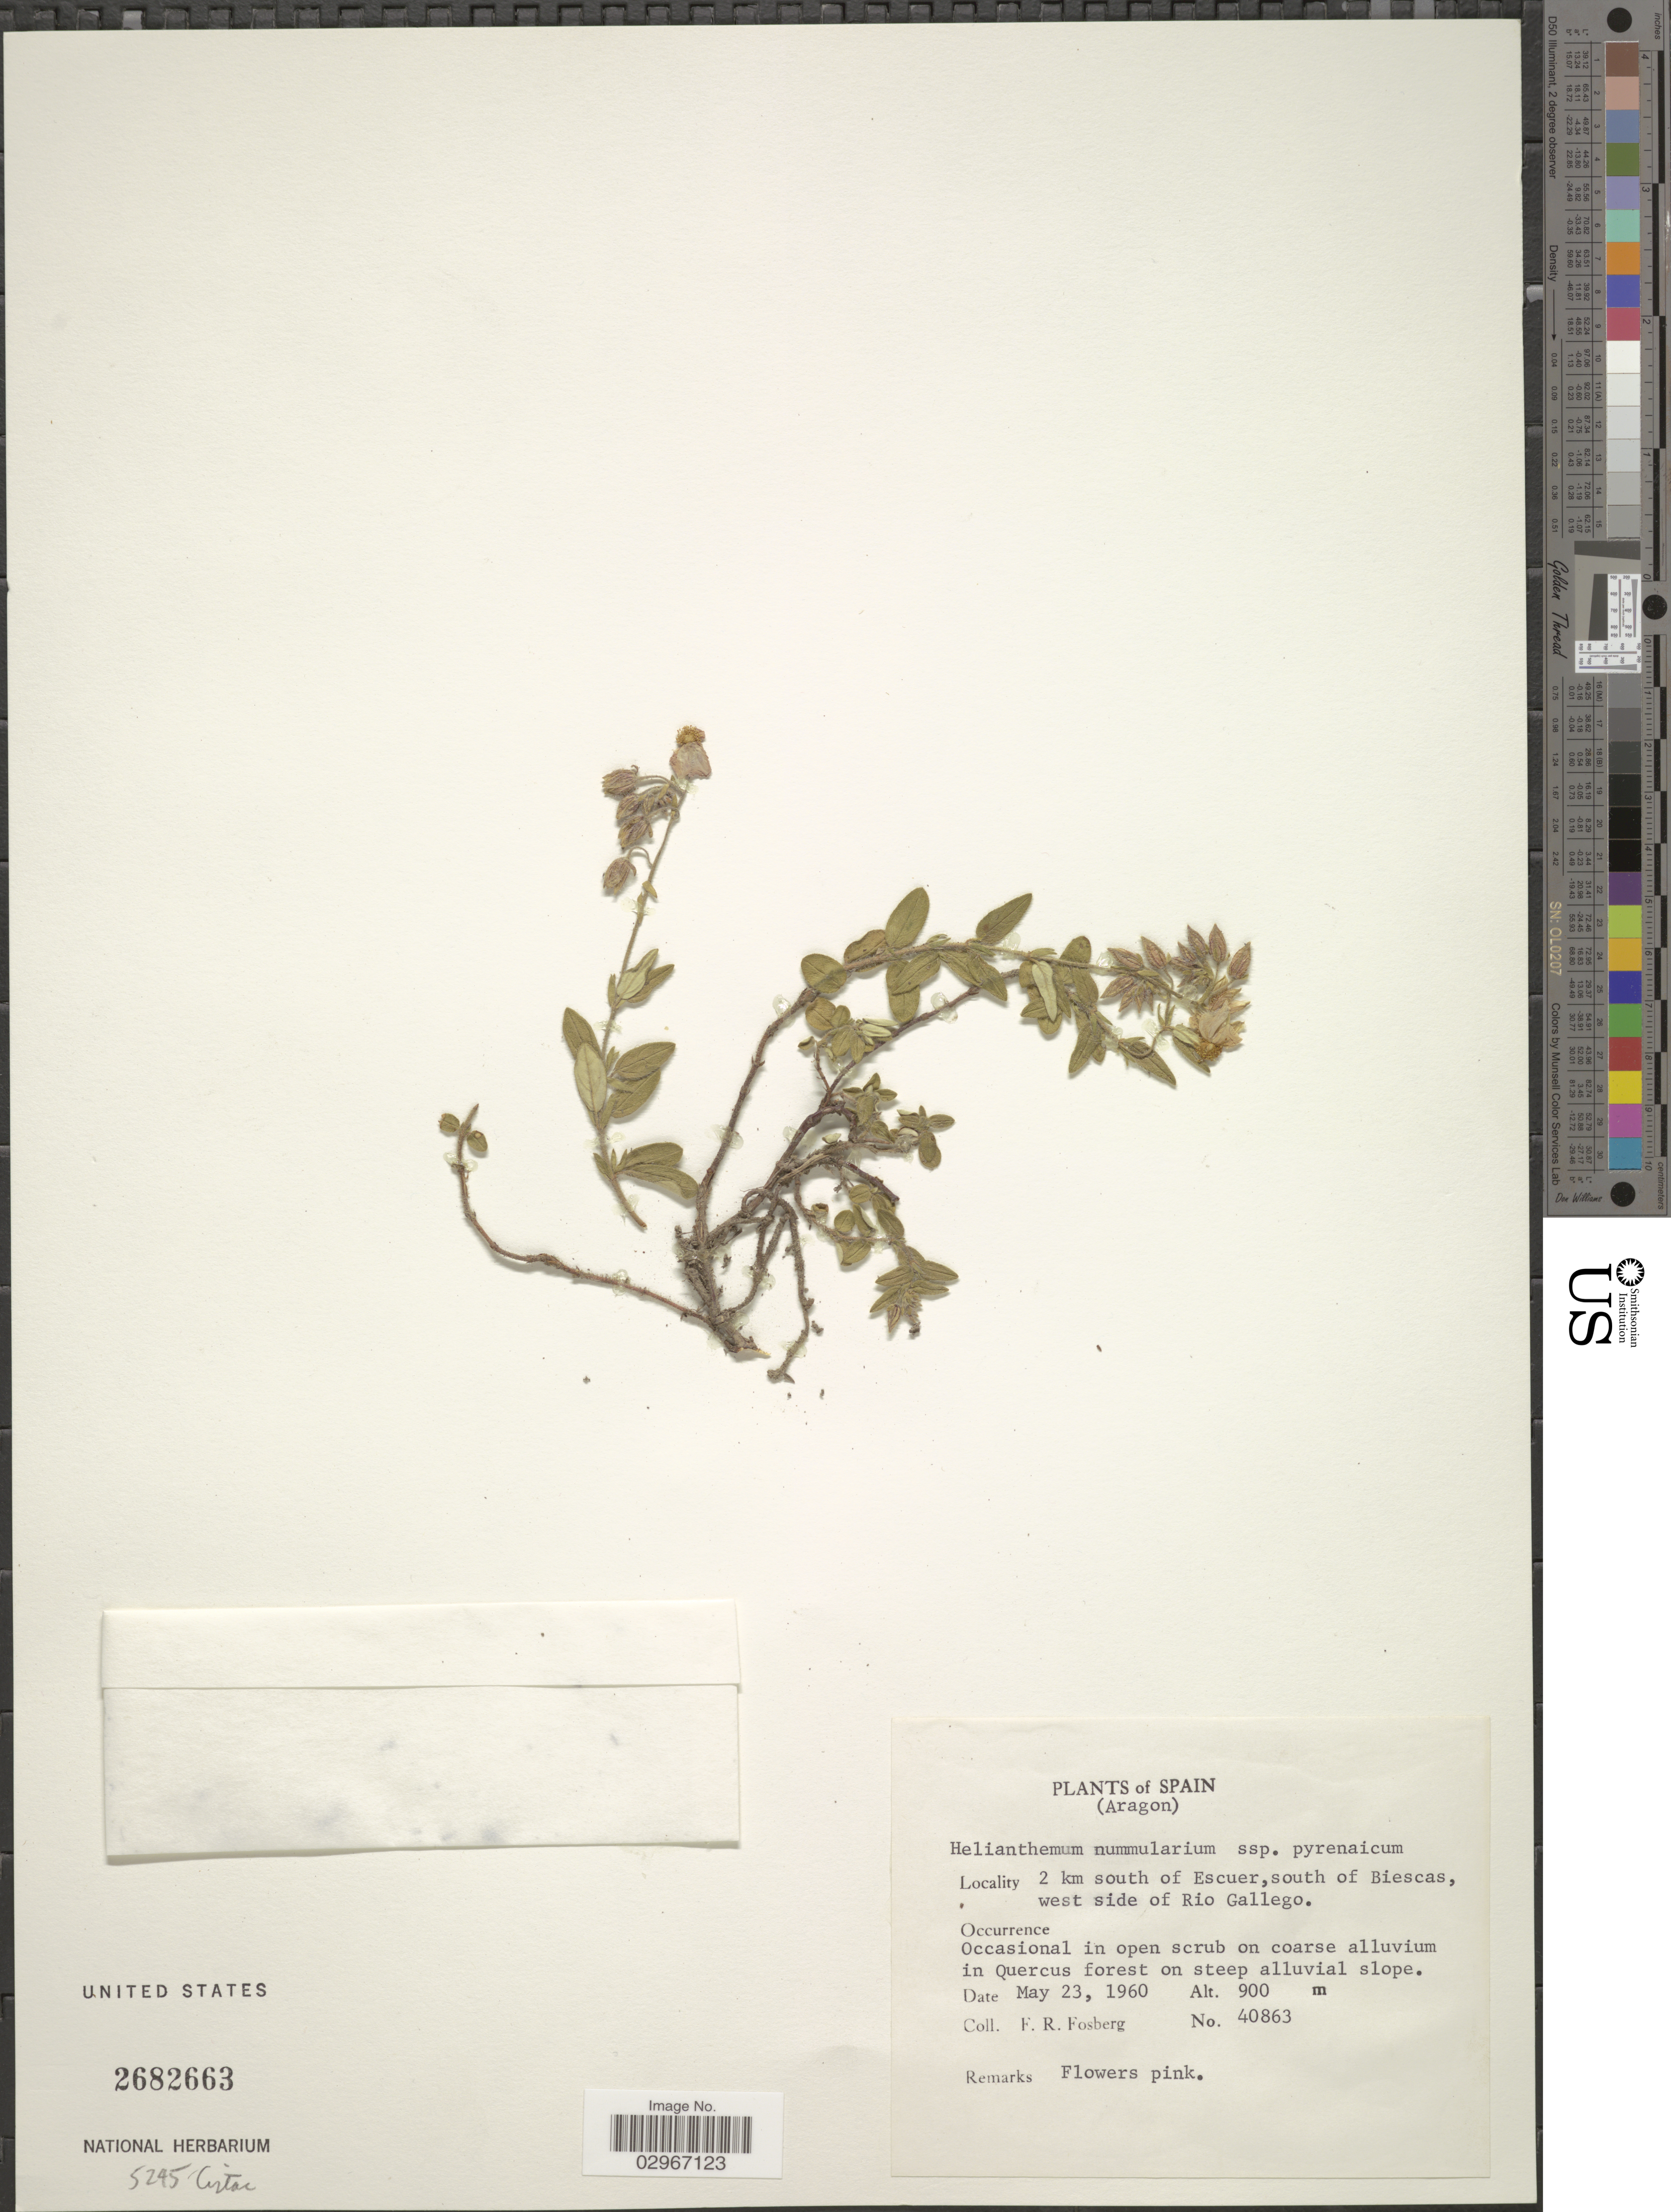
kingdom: Plantae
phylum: Tracheophyta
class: Magnoliopsida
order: Malvales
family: Cistaceae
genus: Helianthemum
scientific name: Helianthemum nummularium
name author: (L.) Mill.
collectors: F. R. Fosberg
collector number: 40863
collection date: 1960-05-23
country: Spain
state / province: Aragón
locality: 2 km south of Escuer, south of Biescas, west side of Rio Gallego.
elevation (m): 900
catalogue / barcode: US 2682663